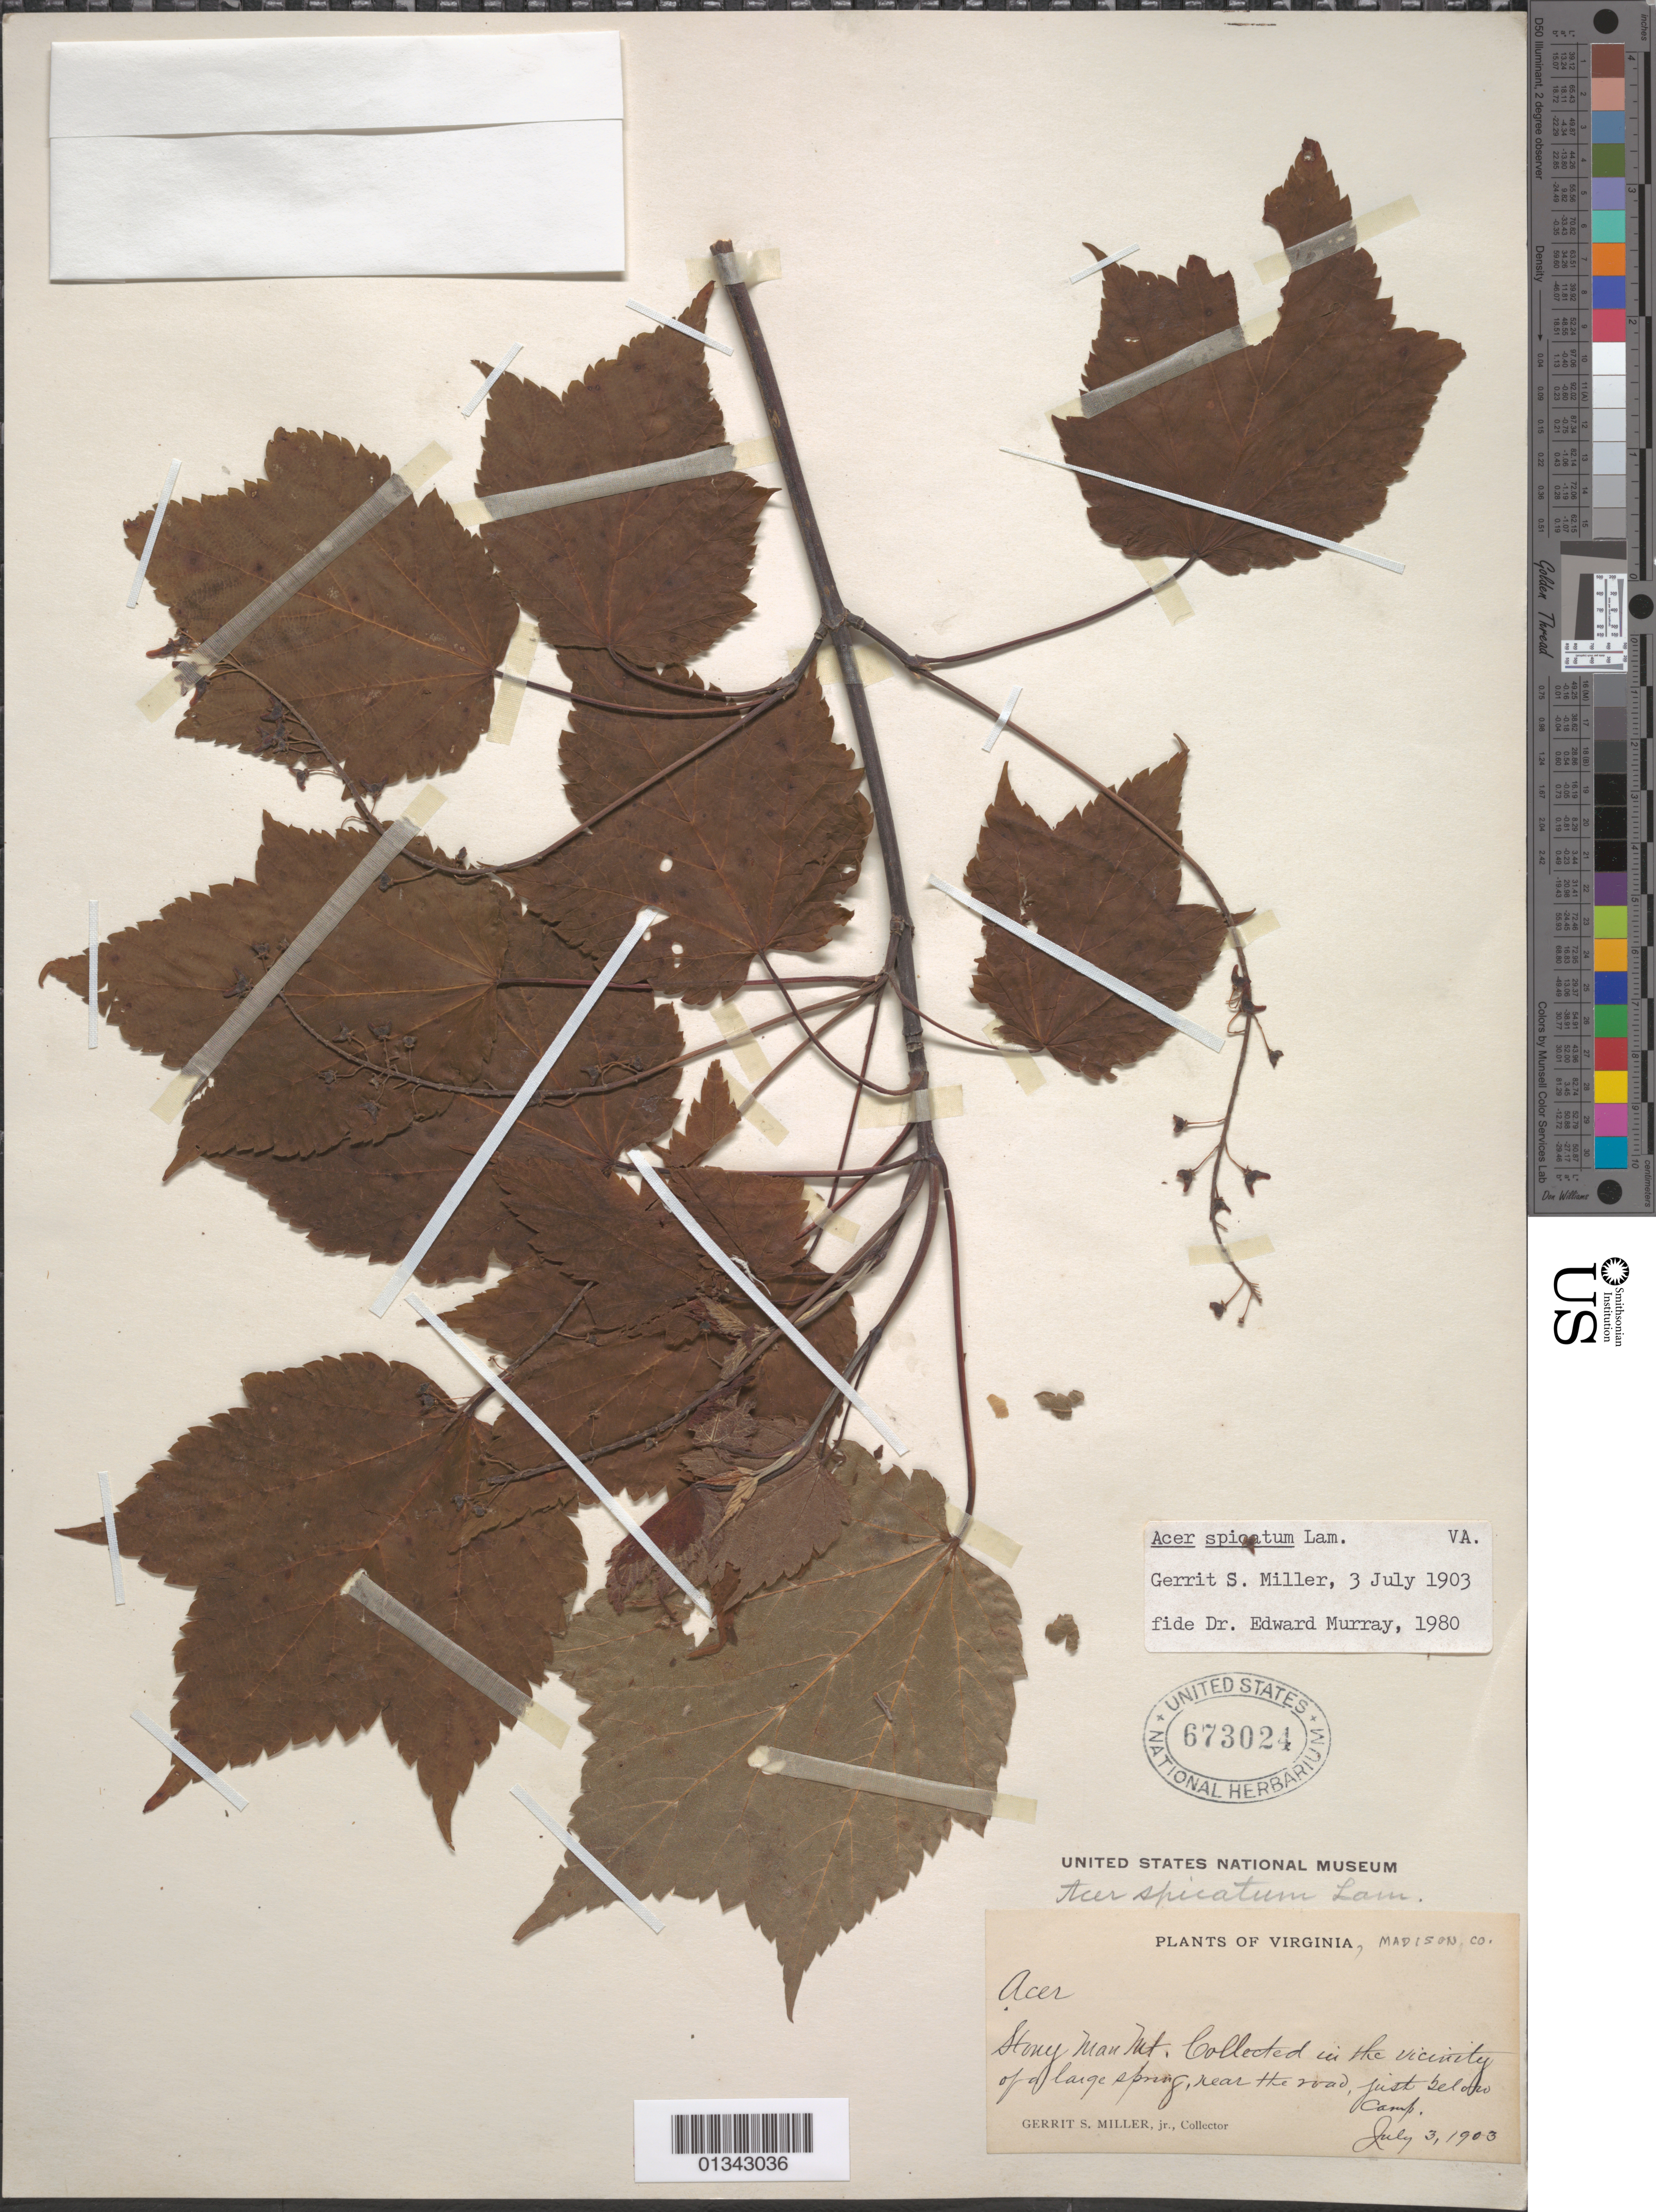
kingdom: Plantae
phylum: Tracheophyta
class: Magnoliopsida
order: Sapindales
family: Sapindaceae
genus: Acer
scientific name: Acer spicatum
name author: Lam.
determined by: Murray, Edward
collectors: G. S. Miller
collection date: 1903-07-03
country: United States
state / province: Virginia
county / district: Page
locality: Stony Man Mt., in the vicinity of a large spring, near the road, just below camp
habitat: Vicinity of large spring near road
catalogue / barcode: US 673024